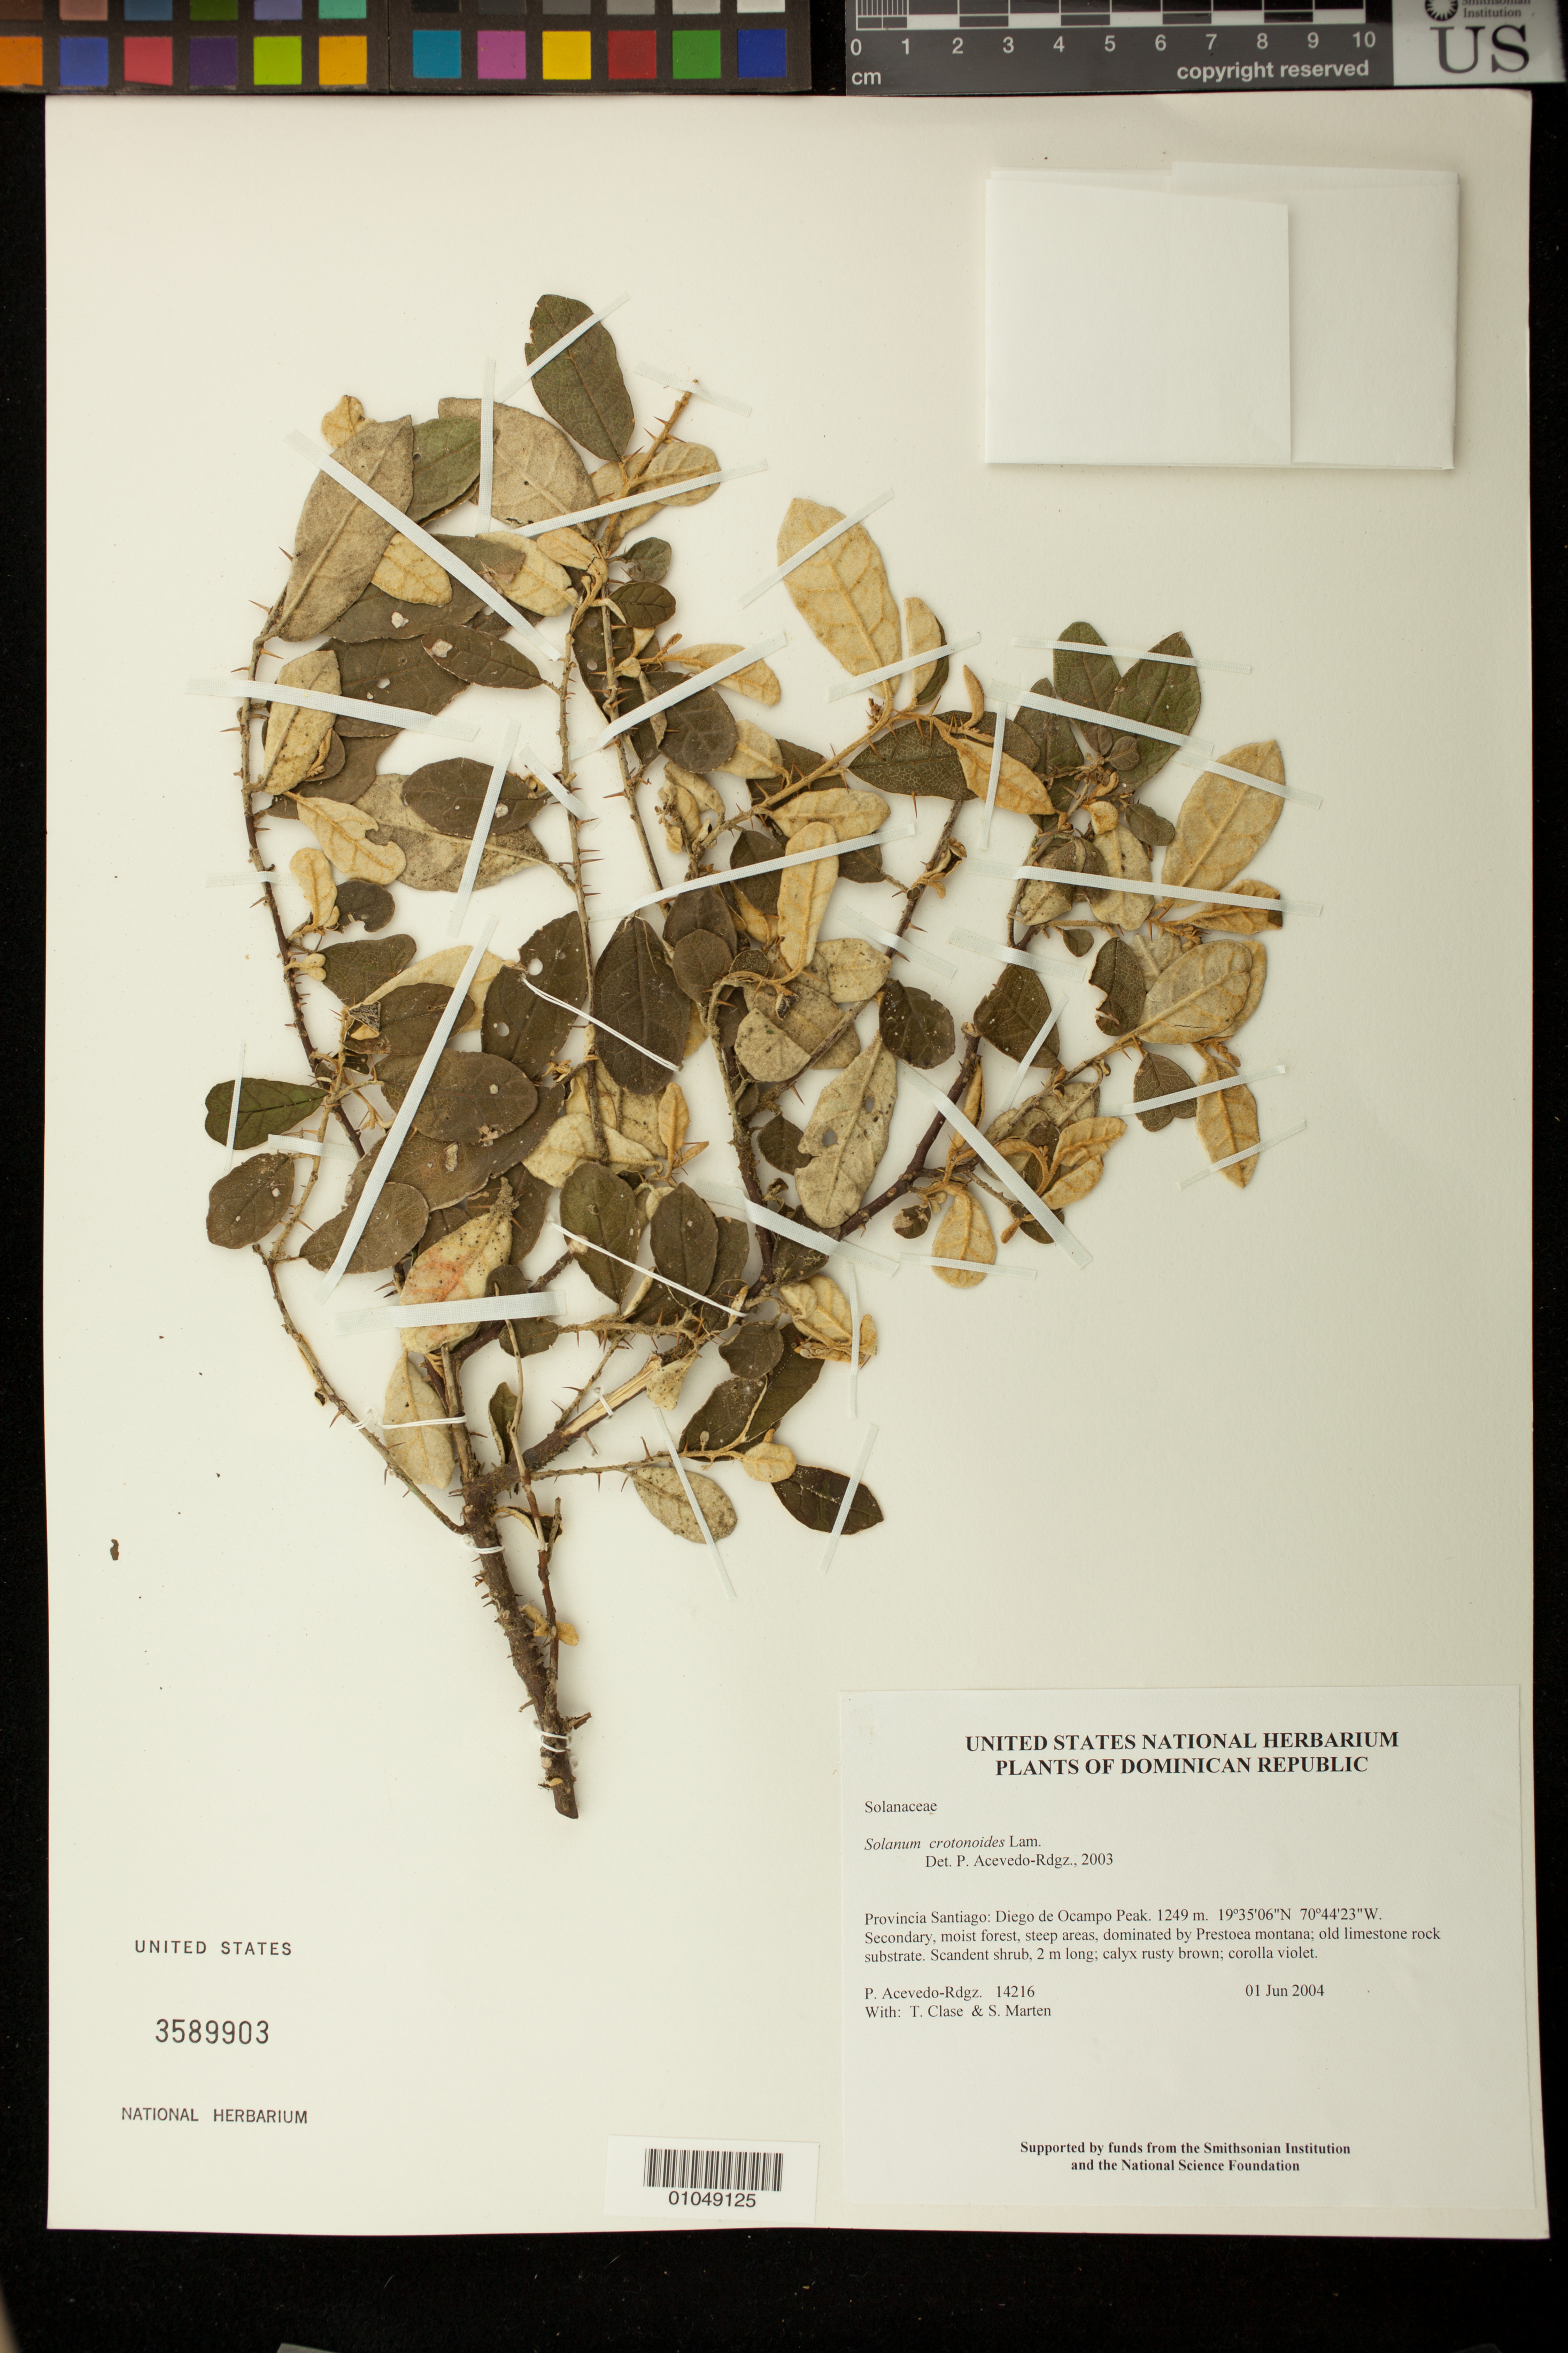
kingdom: Plantae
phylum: Tracheophyta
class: Magnoliopsida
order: Solanales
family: Solanaceae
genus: Solanum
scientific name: Solanum crotonoides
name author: Lam.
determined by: Acevedo-Rodríguez, P., (BOT), Smithsonian Institution - National Museum of Natural History (UNITED STATES)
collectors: P. Acevedo-Rodr., T. Clase & S. Marten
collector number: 14216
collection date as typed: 01 Jun 2004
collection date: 2004-06-01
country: Dominican Republic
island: Hispaniola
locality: Provincia Santiago: Diego de Ocampo Peak.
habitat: Secondary, moist forest, steep areas, dominated by Prestoea montana; old limestone rock substrate.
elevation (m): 1249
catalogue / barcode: US 3589903